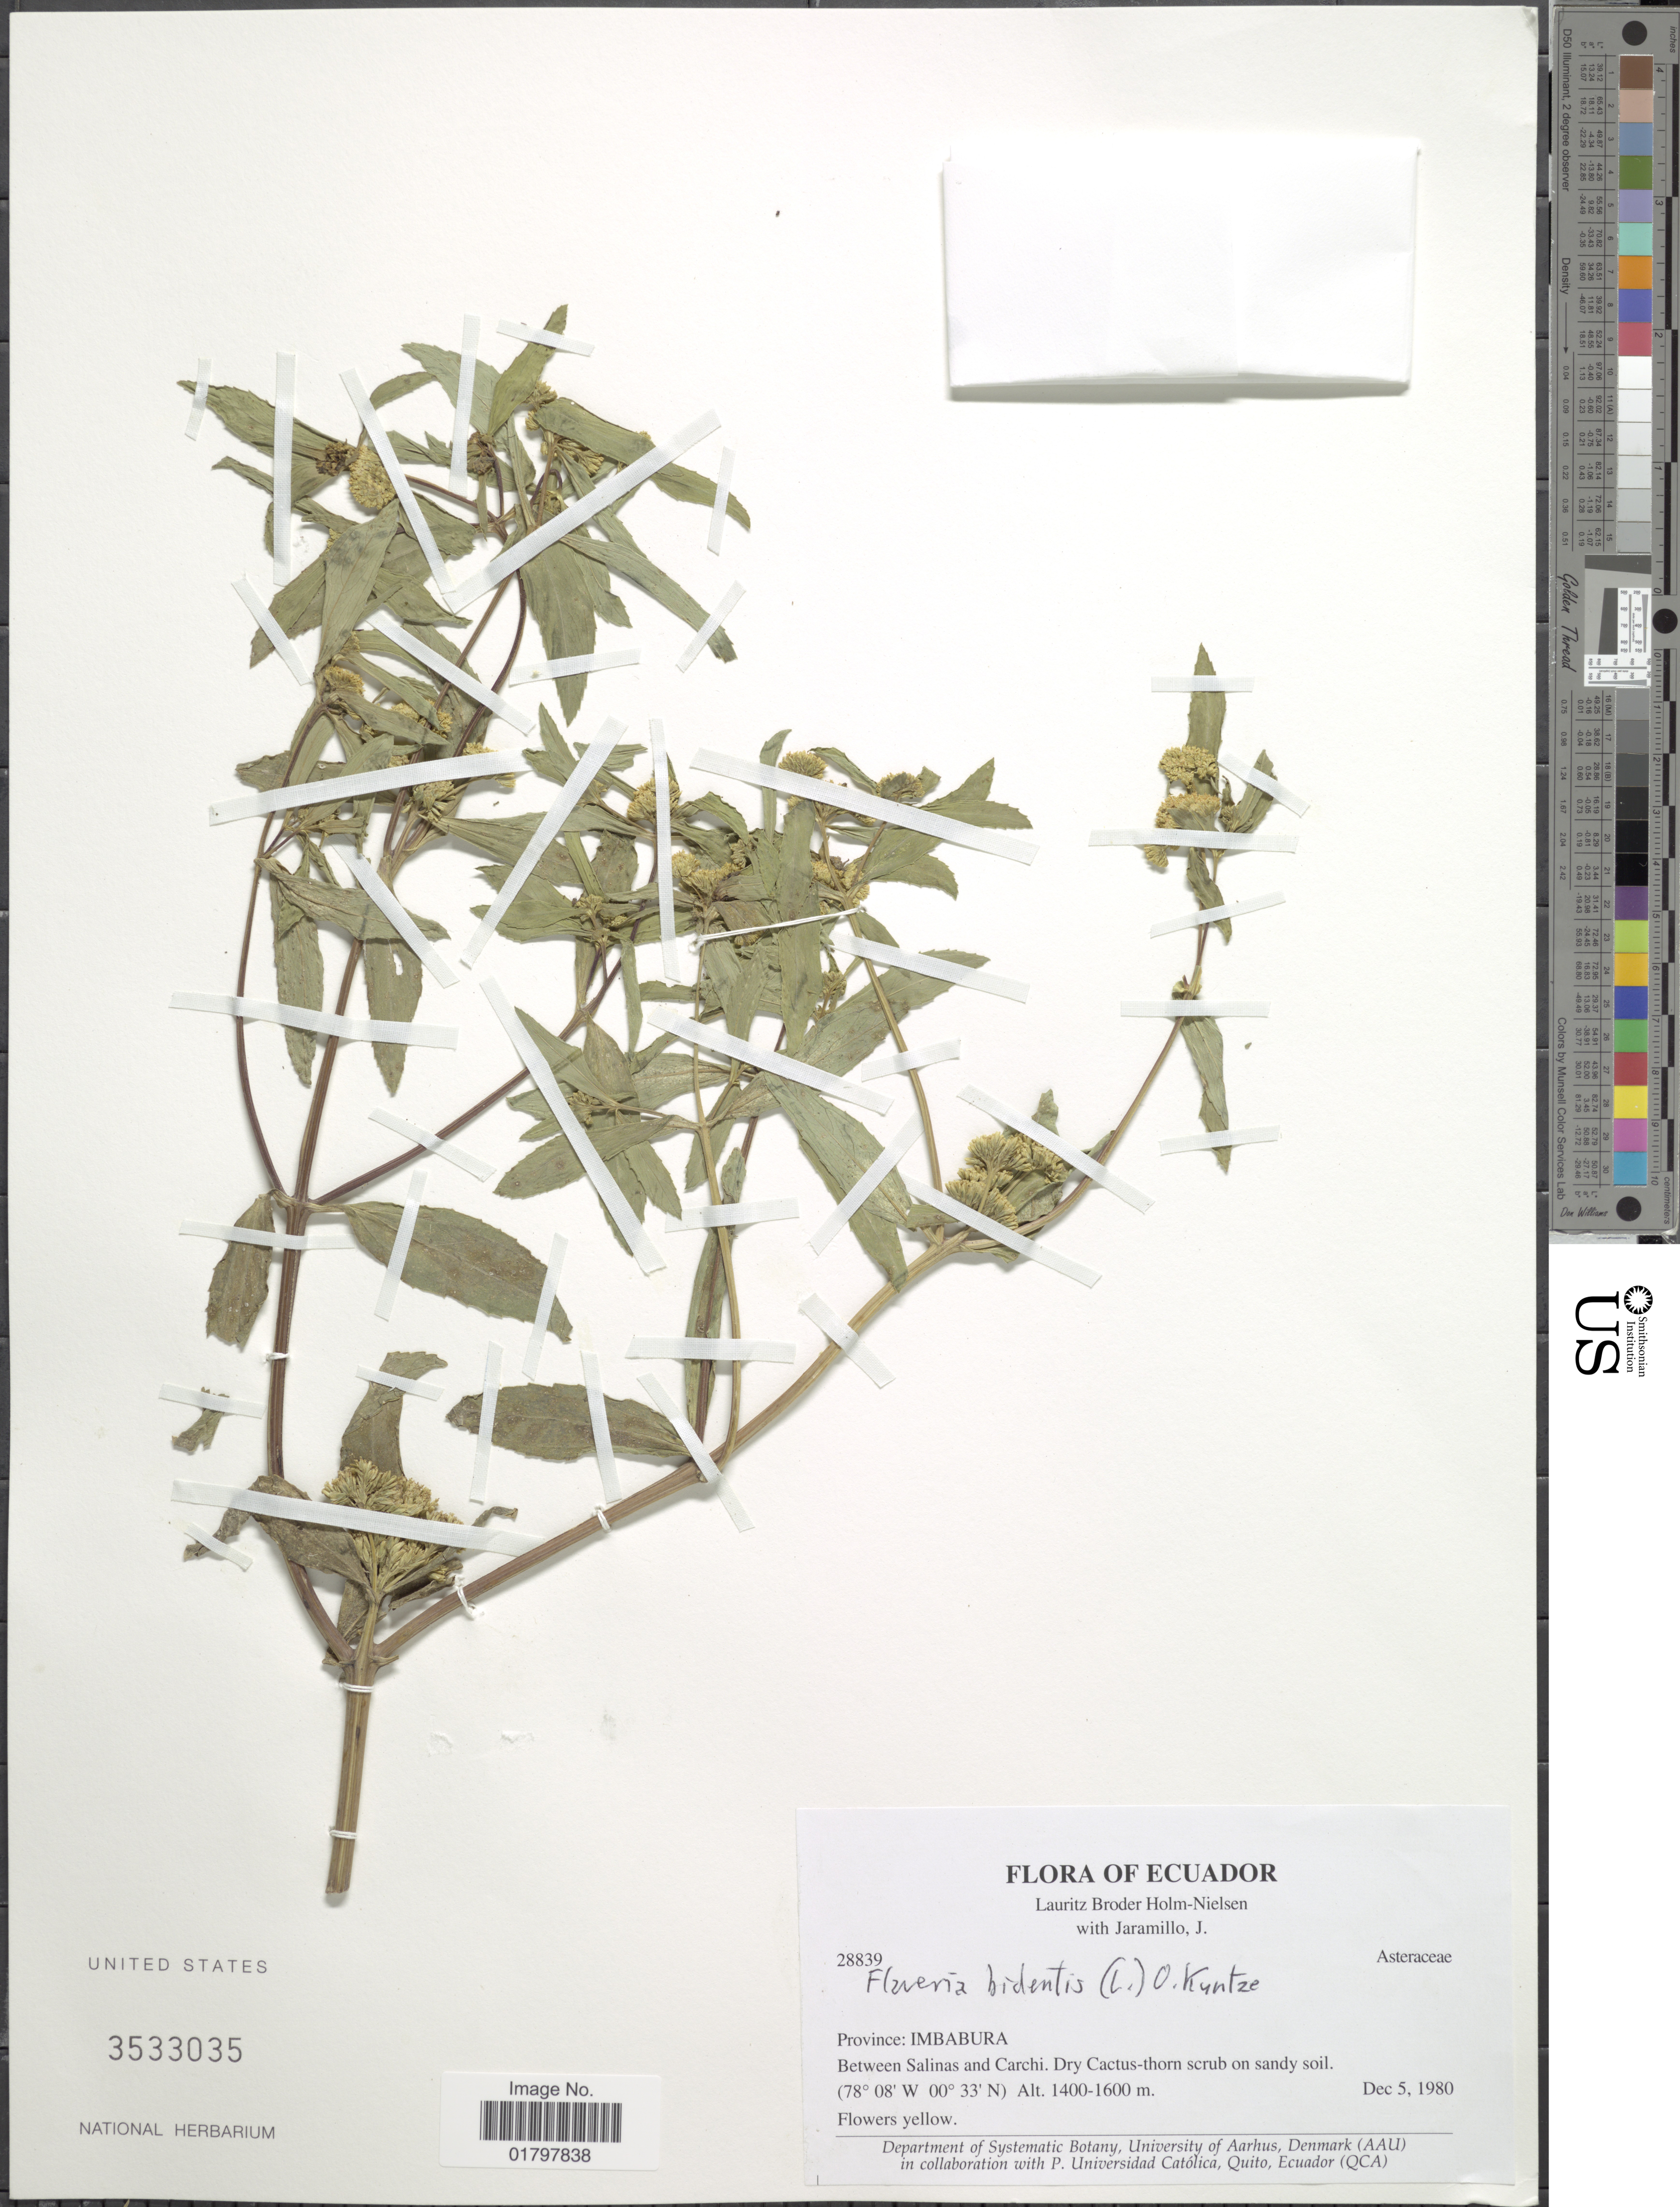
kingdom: Plantae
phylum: Tracheophyta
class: Magnoliopsida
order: Asterales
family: Asteraceae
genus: Flaveria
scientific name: Flaveria bidentis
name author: (L.) Kuntze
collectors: L. B. Holm-Nielsen & J. Jaramillo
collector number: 28839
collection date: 1980-12-05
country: Ecuador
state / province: Imbabura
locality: Province: Imbabura. Between Salinas and Carchi.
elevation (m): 1400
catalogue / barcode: US 3533035